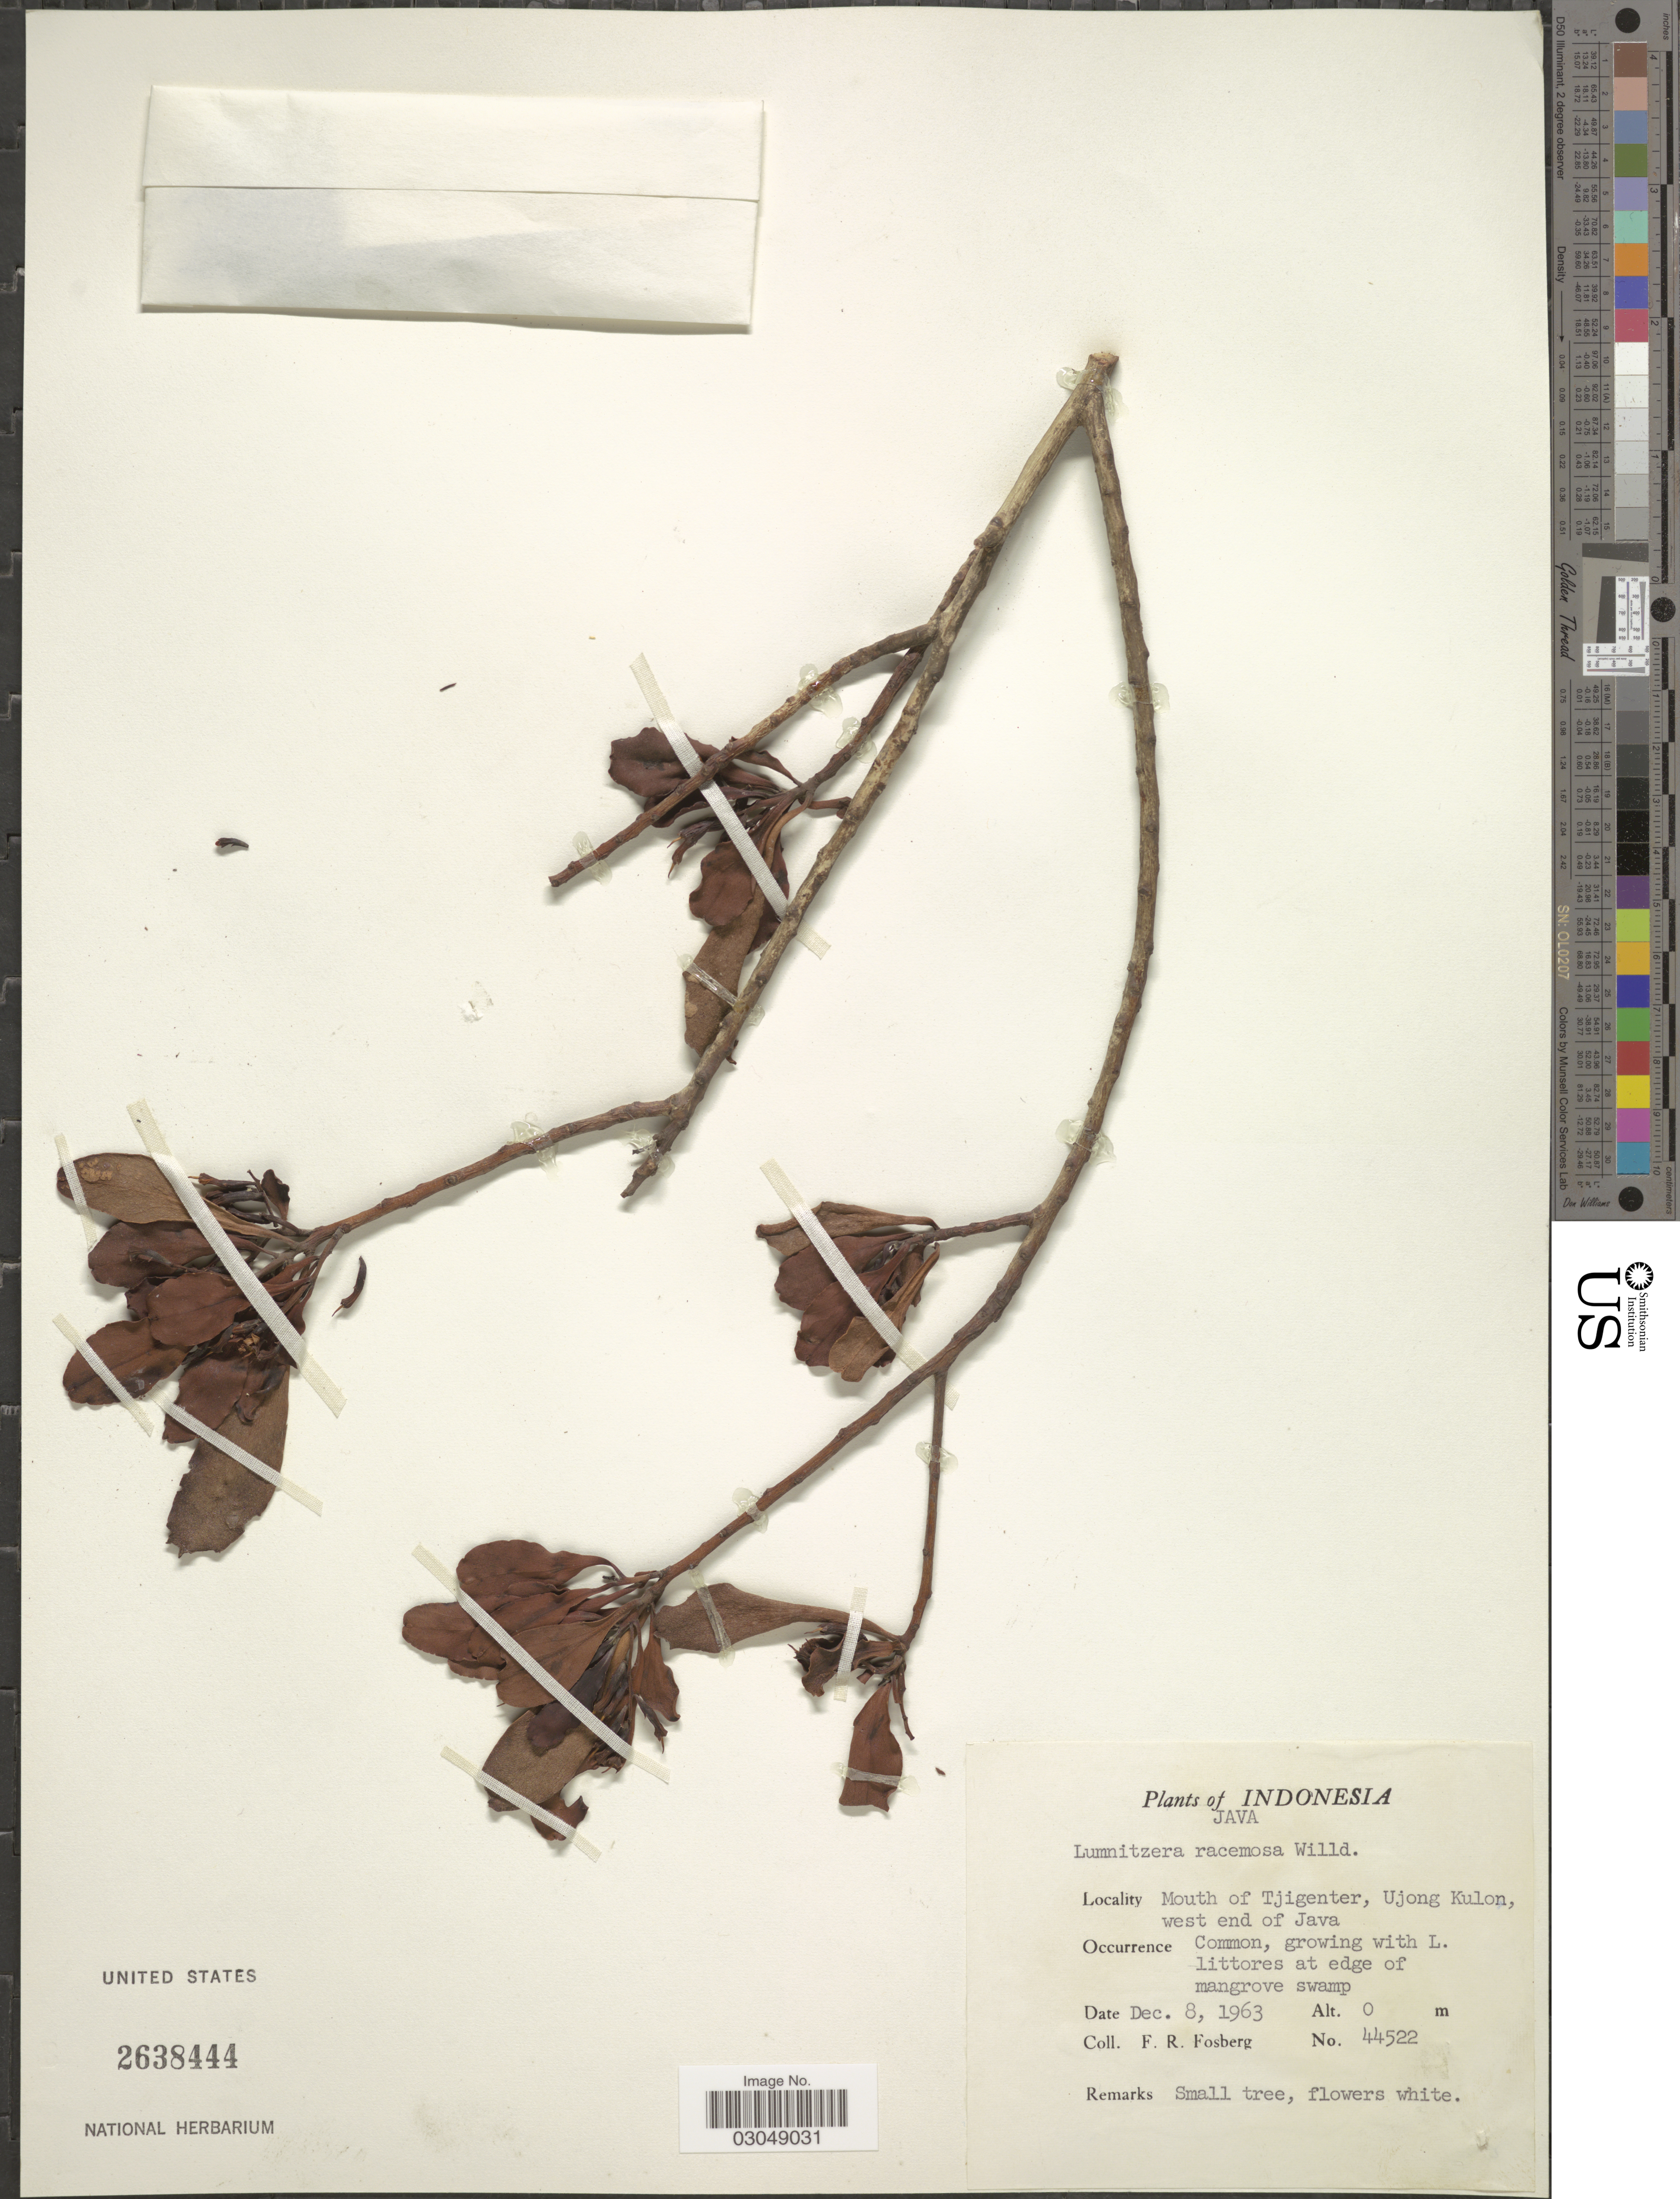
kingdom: Plantae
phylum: Tracheophyta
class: Magnoliopsida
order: Myrtales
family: Combretaceae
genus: Lumnitzera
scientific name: Lumnitzera littorea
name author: (Jack) Voight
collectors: F. R. Fosberg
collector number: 44522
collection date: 1963-12-08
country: Indonesia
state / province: Java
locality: Mouth of Tjigenter, Ujong Kulon, west end of Java.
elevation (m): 0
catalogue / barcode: US 2638444